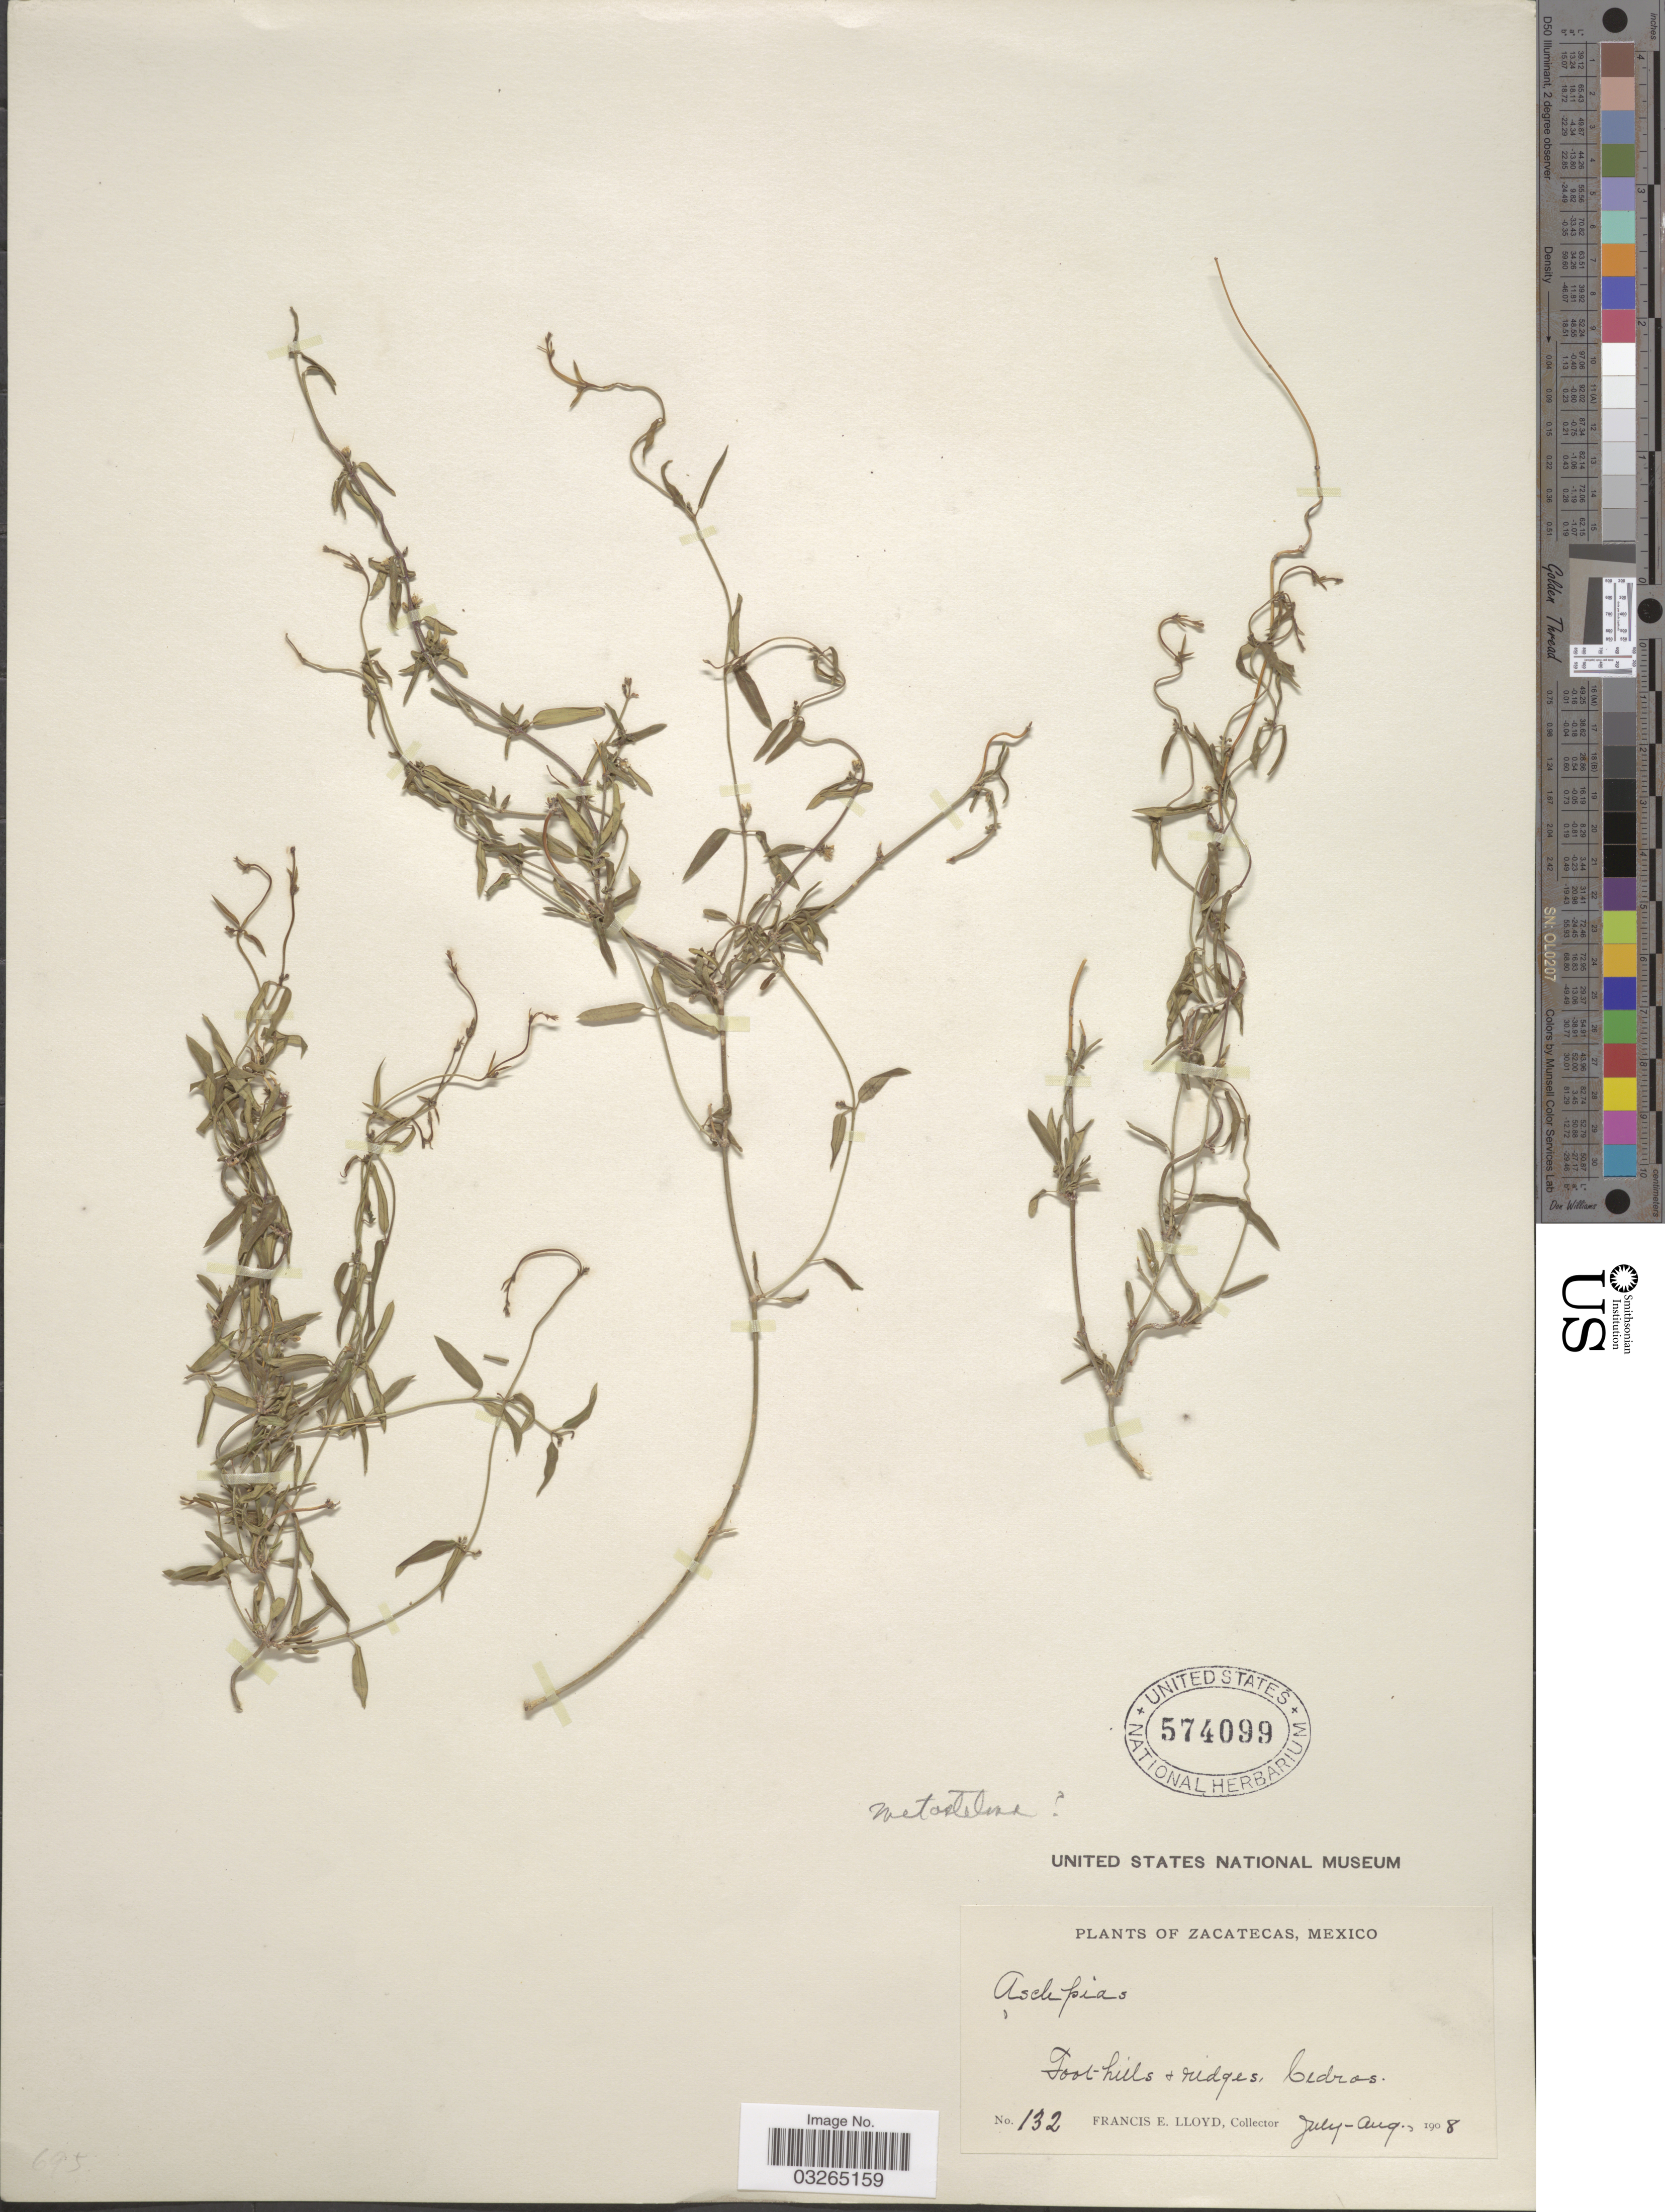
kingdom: Plantae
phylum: Tracheophyta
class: Magnoliopsida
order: Gentianales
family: Apocynaceae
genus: Vincetoxicum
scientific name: Vincetoxicum sp.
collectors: Lloyd, C. E.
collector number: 132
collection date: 1908-07/1908-08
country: Mexico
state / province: Zacatecas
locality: Foot-hills & ridges, Cedros.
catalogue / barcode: US 574099